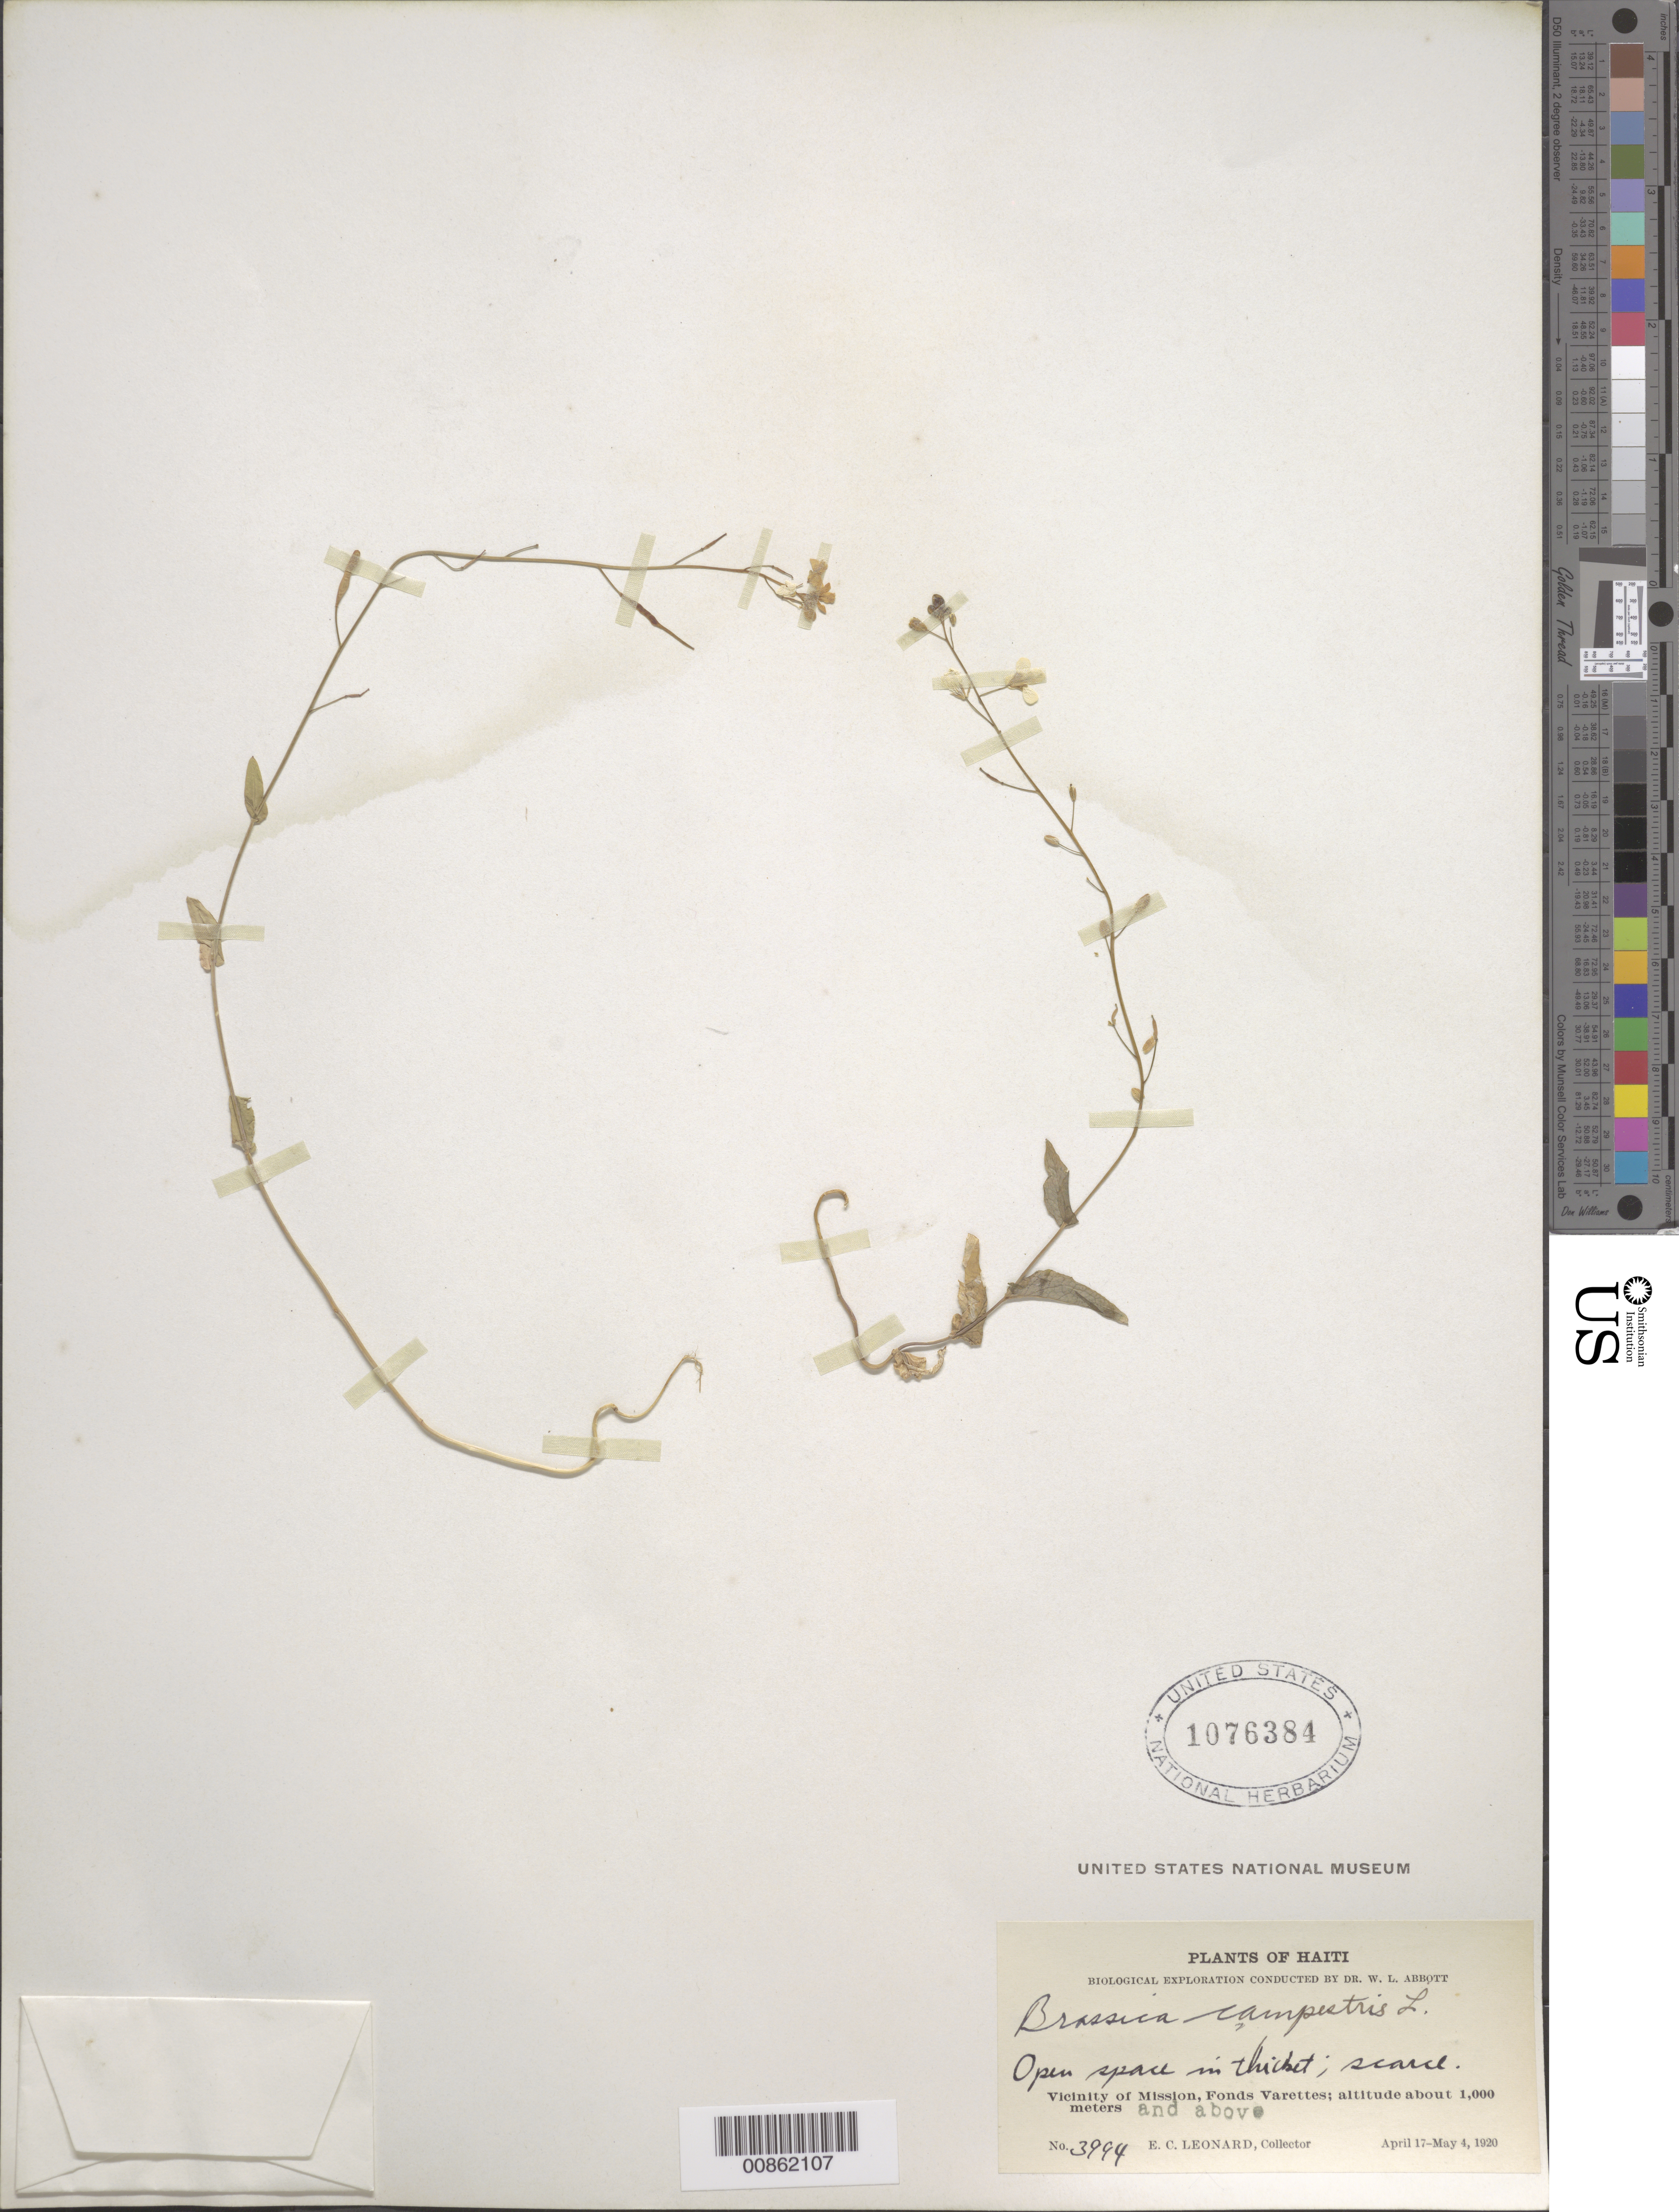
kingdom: Plantae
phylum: Tracheophyta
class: Magnoliopsida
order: Brassicales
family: Brassicaceae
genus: Brassica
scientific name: Brassica campestris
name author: L.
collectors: E. C. Leonard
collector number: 3994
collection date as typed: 17 Apr 1920 to 04 May 1920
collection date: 1920-04-17/1920-05-04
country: Haiti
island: Hispaniola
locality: Vicinity of Mission, Fonds Varettes.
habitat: Open space in thicket.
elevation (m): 1000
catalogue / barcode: US 1076384